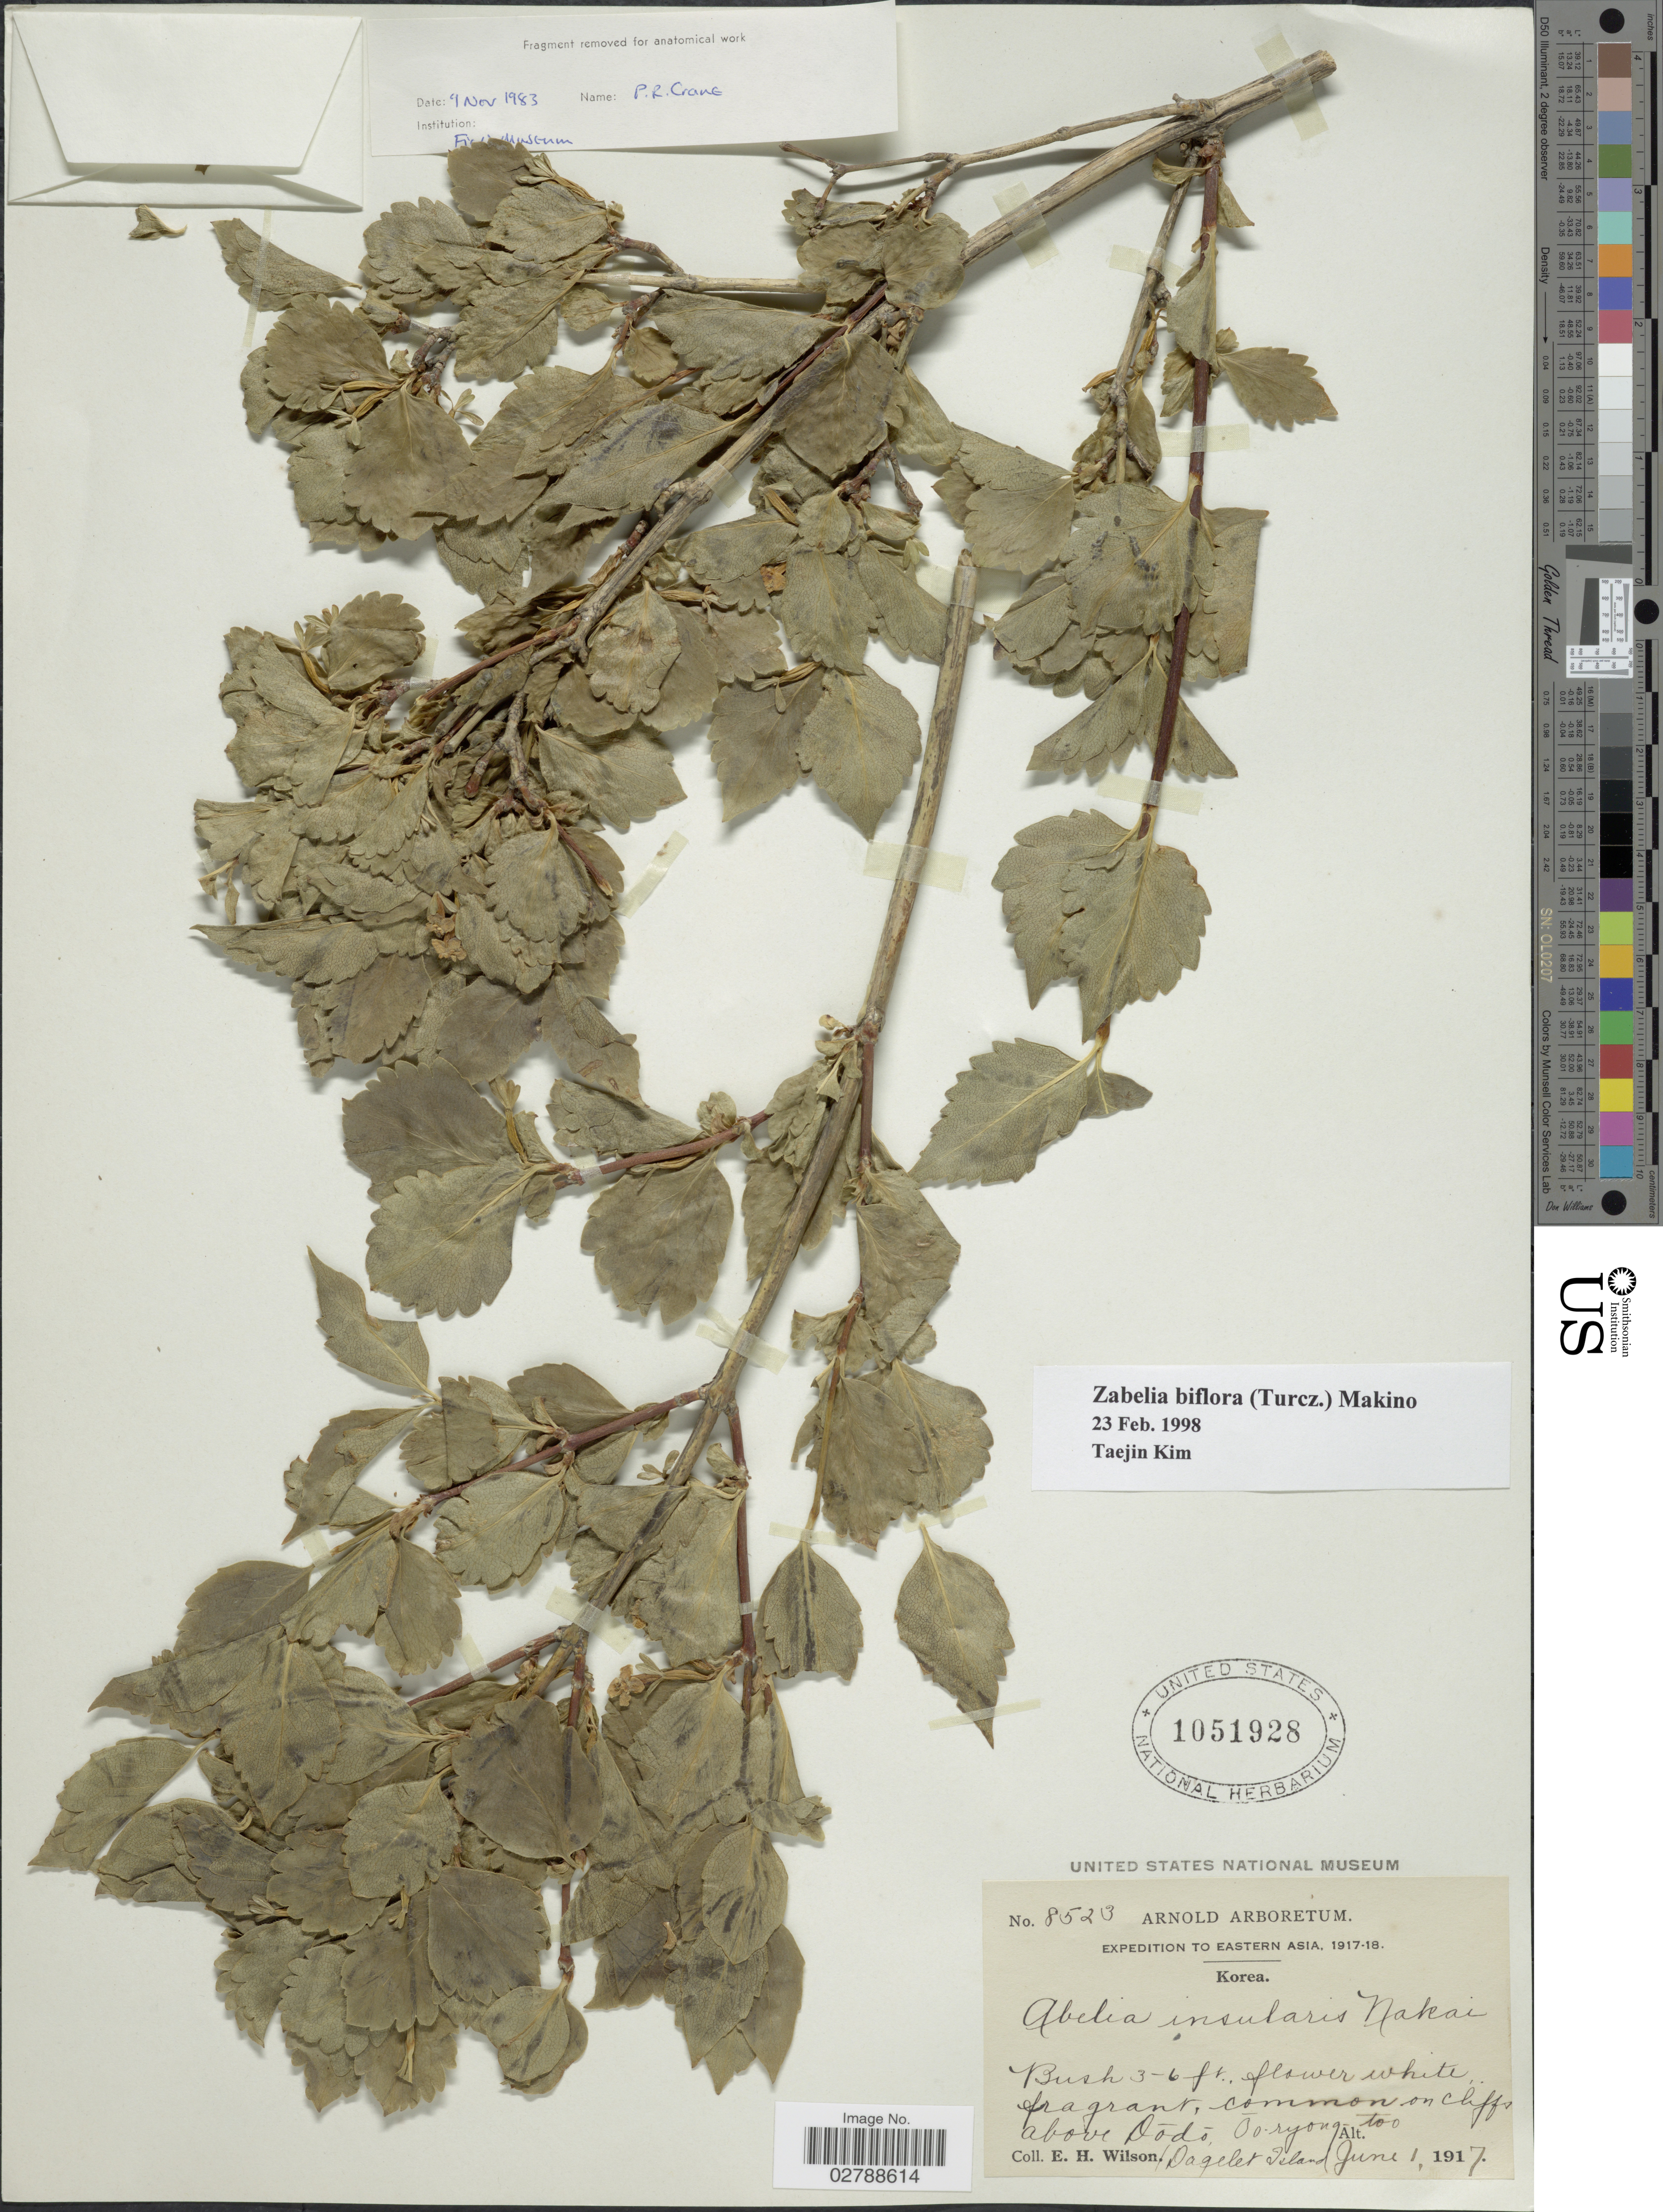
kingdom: Plantae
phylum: Tracheophyta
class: Magnoliopsida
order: Dipsacales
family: Caprifoliaceae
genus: Zabelia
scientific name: Zabelia biflora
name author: (Turcz.) Makino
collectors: E. Wilson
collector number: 8523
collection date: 1917-06-01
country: South Korea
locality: Eastern Asia, Above Dódó, Do-ryong-too, Dagelet Island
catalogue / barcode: US 1051928